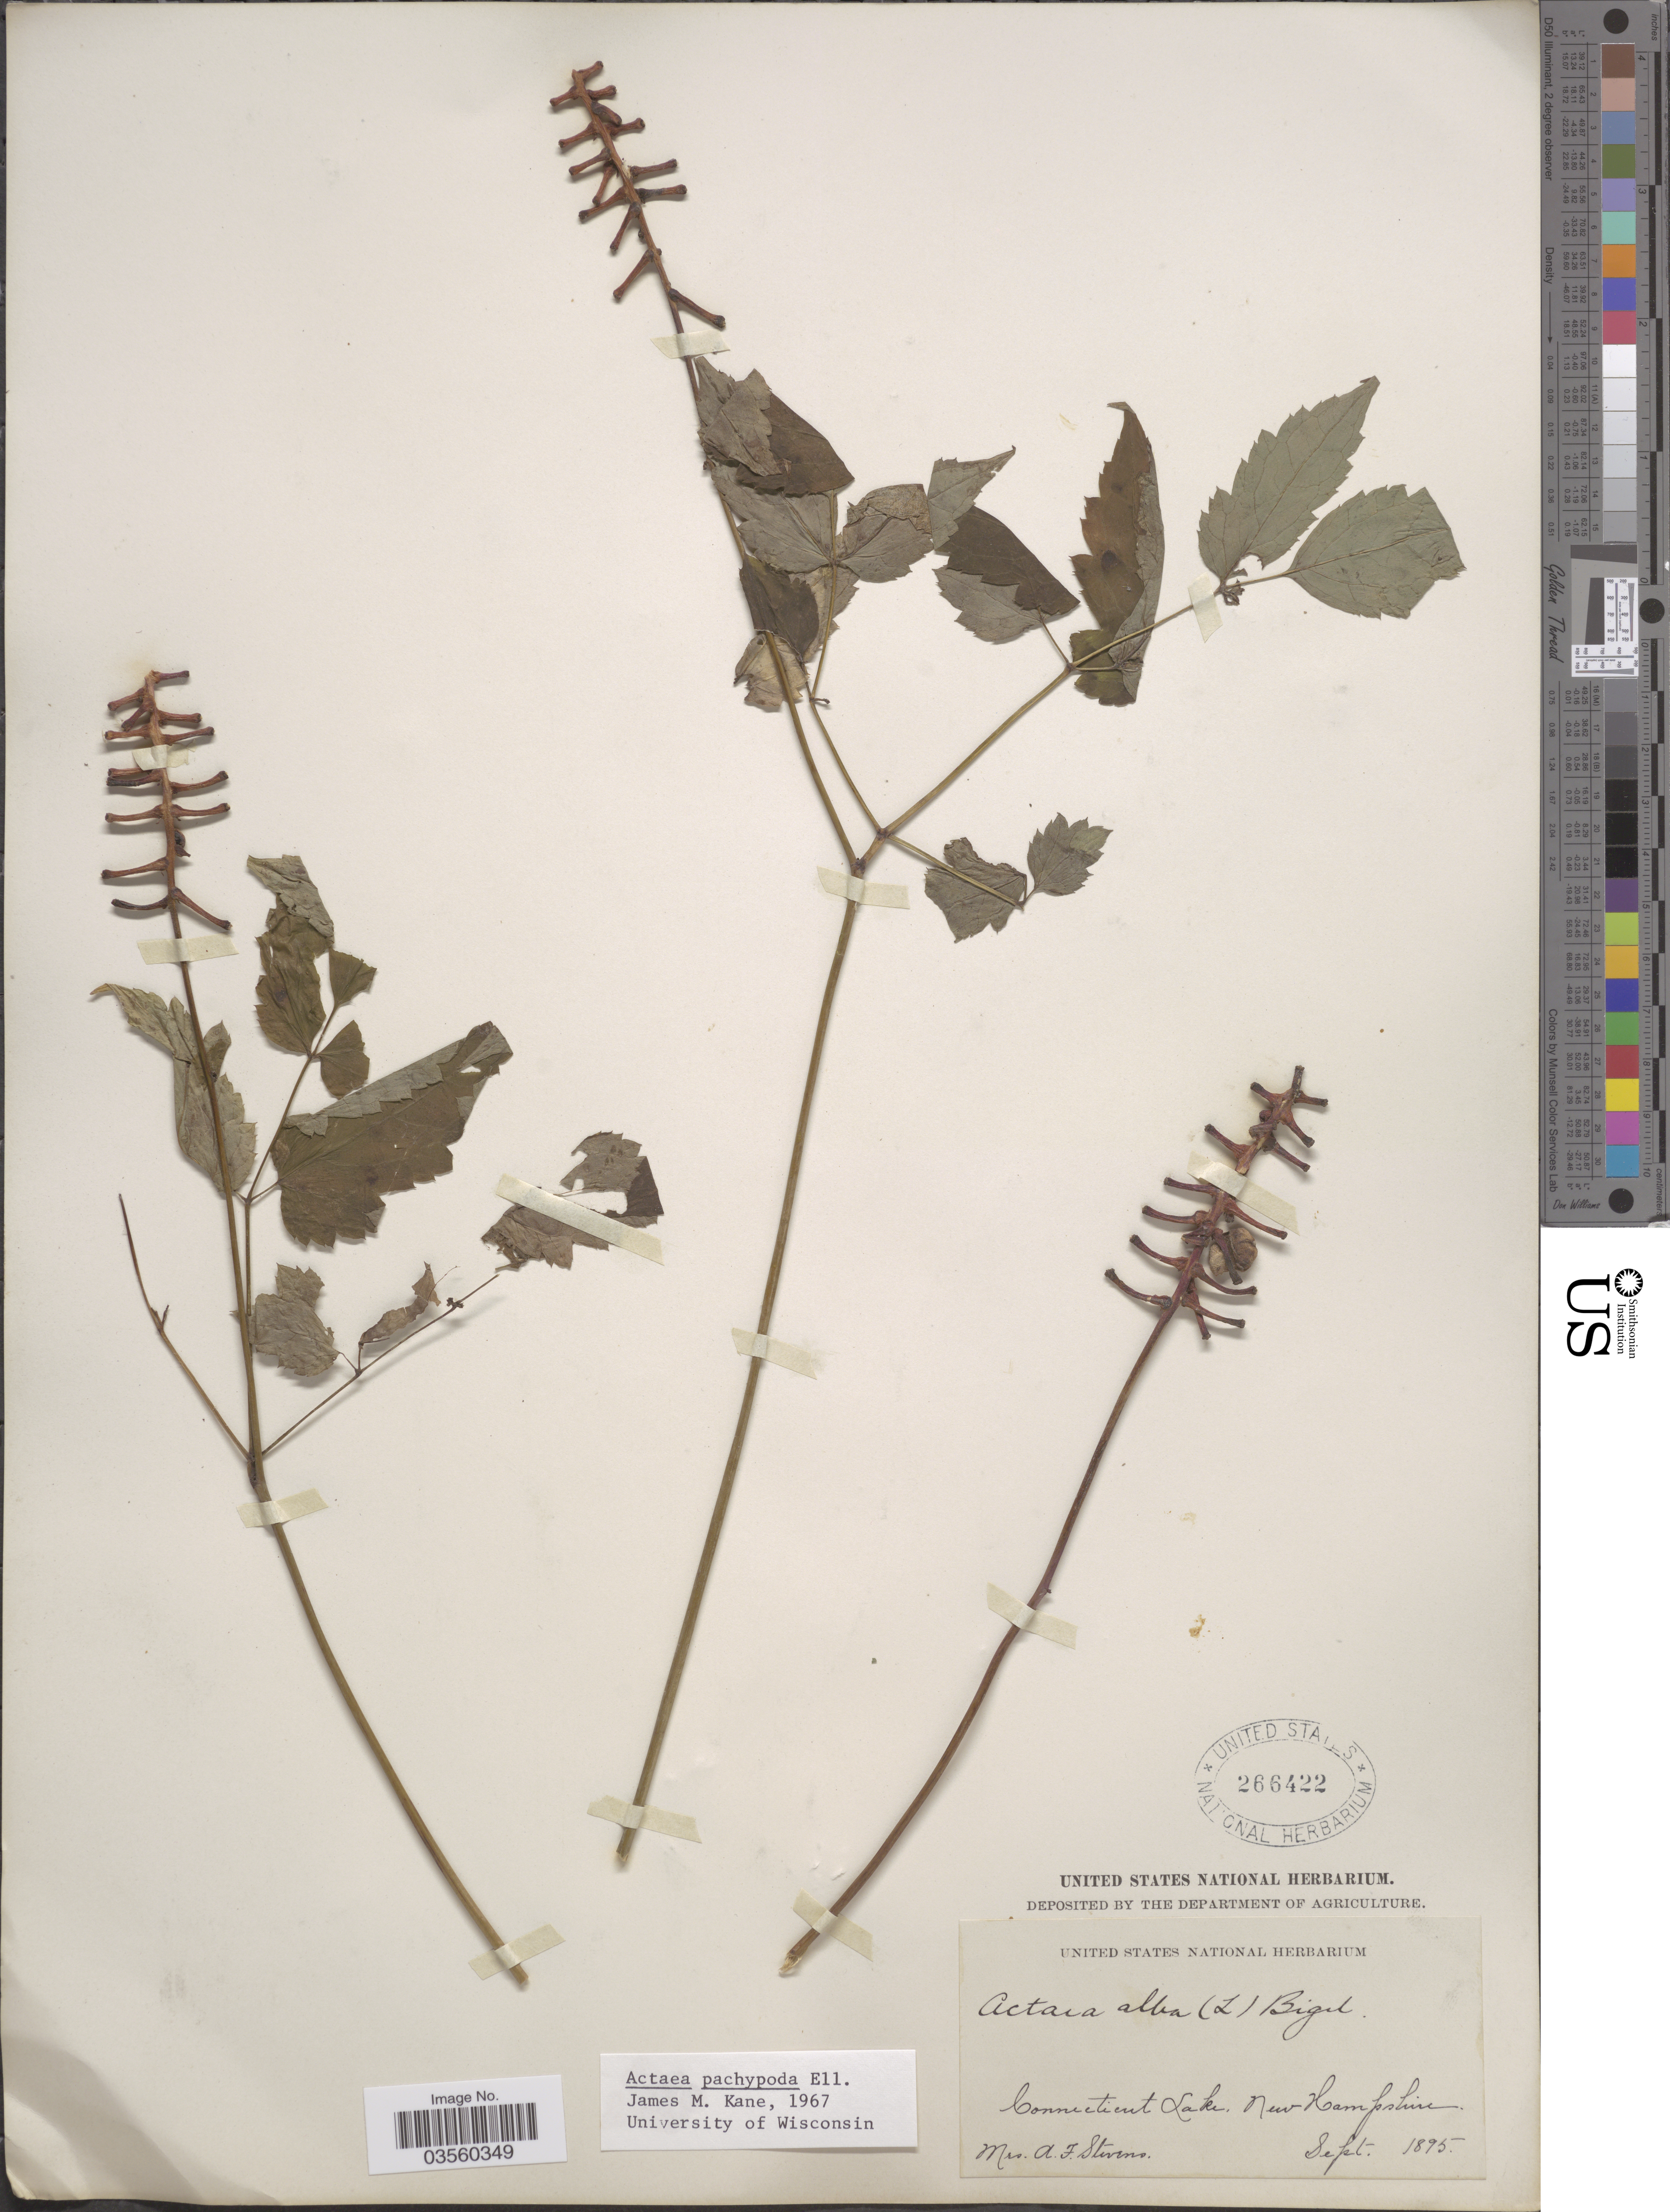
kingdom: Plantae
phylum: Tracheophyta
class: Magnoliopsida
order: Ranunculales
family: Ranunculaceae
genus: Actaea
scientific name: Actaea pachypoda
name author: Elliott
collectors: A. Stevens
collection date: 1895-09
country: United States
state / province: New Hampshire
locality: Connecticut Lake.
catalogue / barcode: US 266422